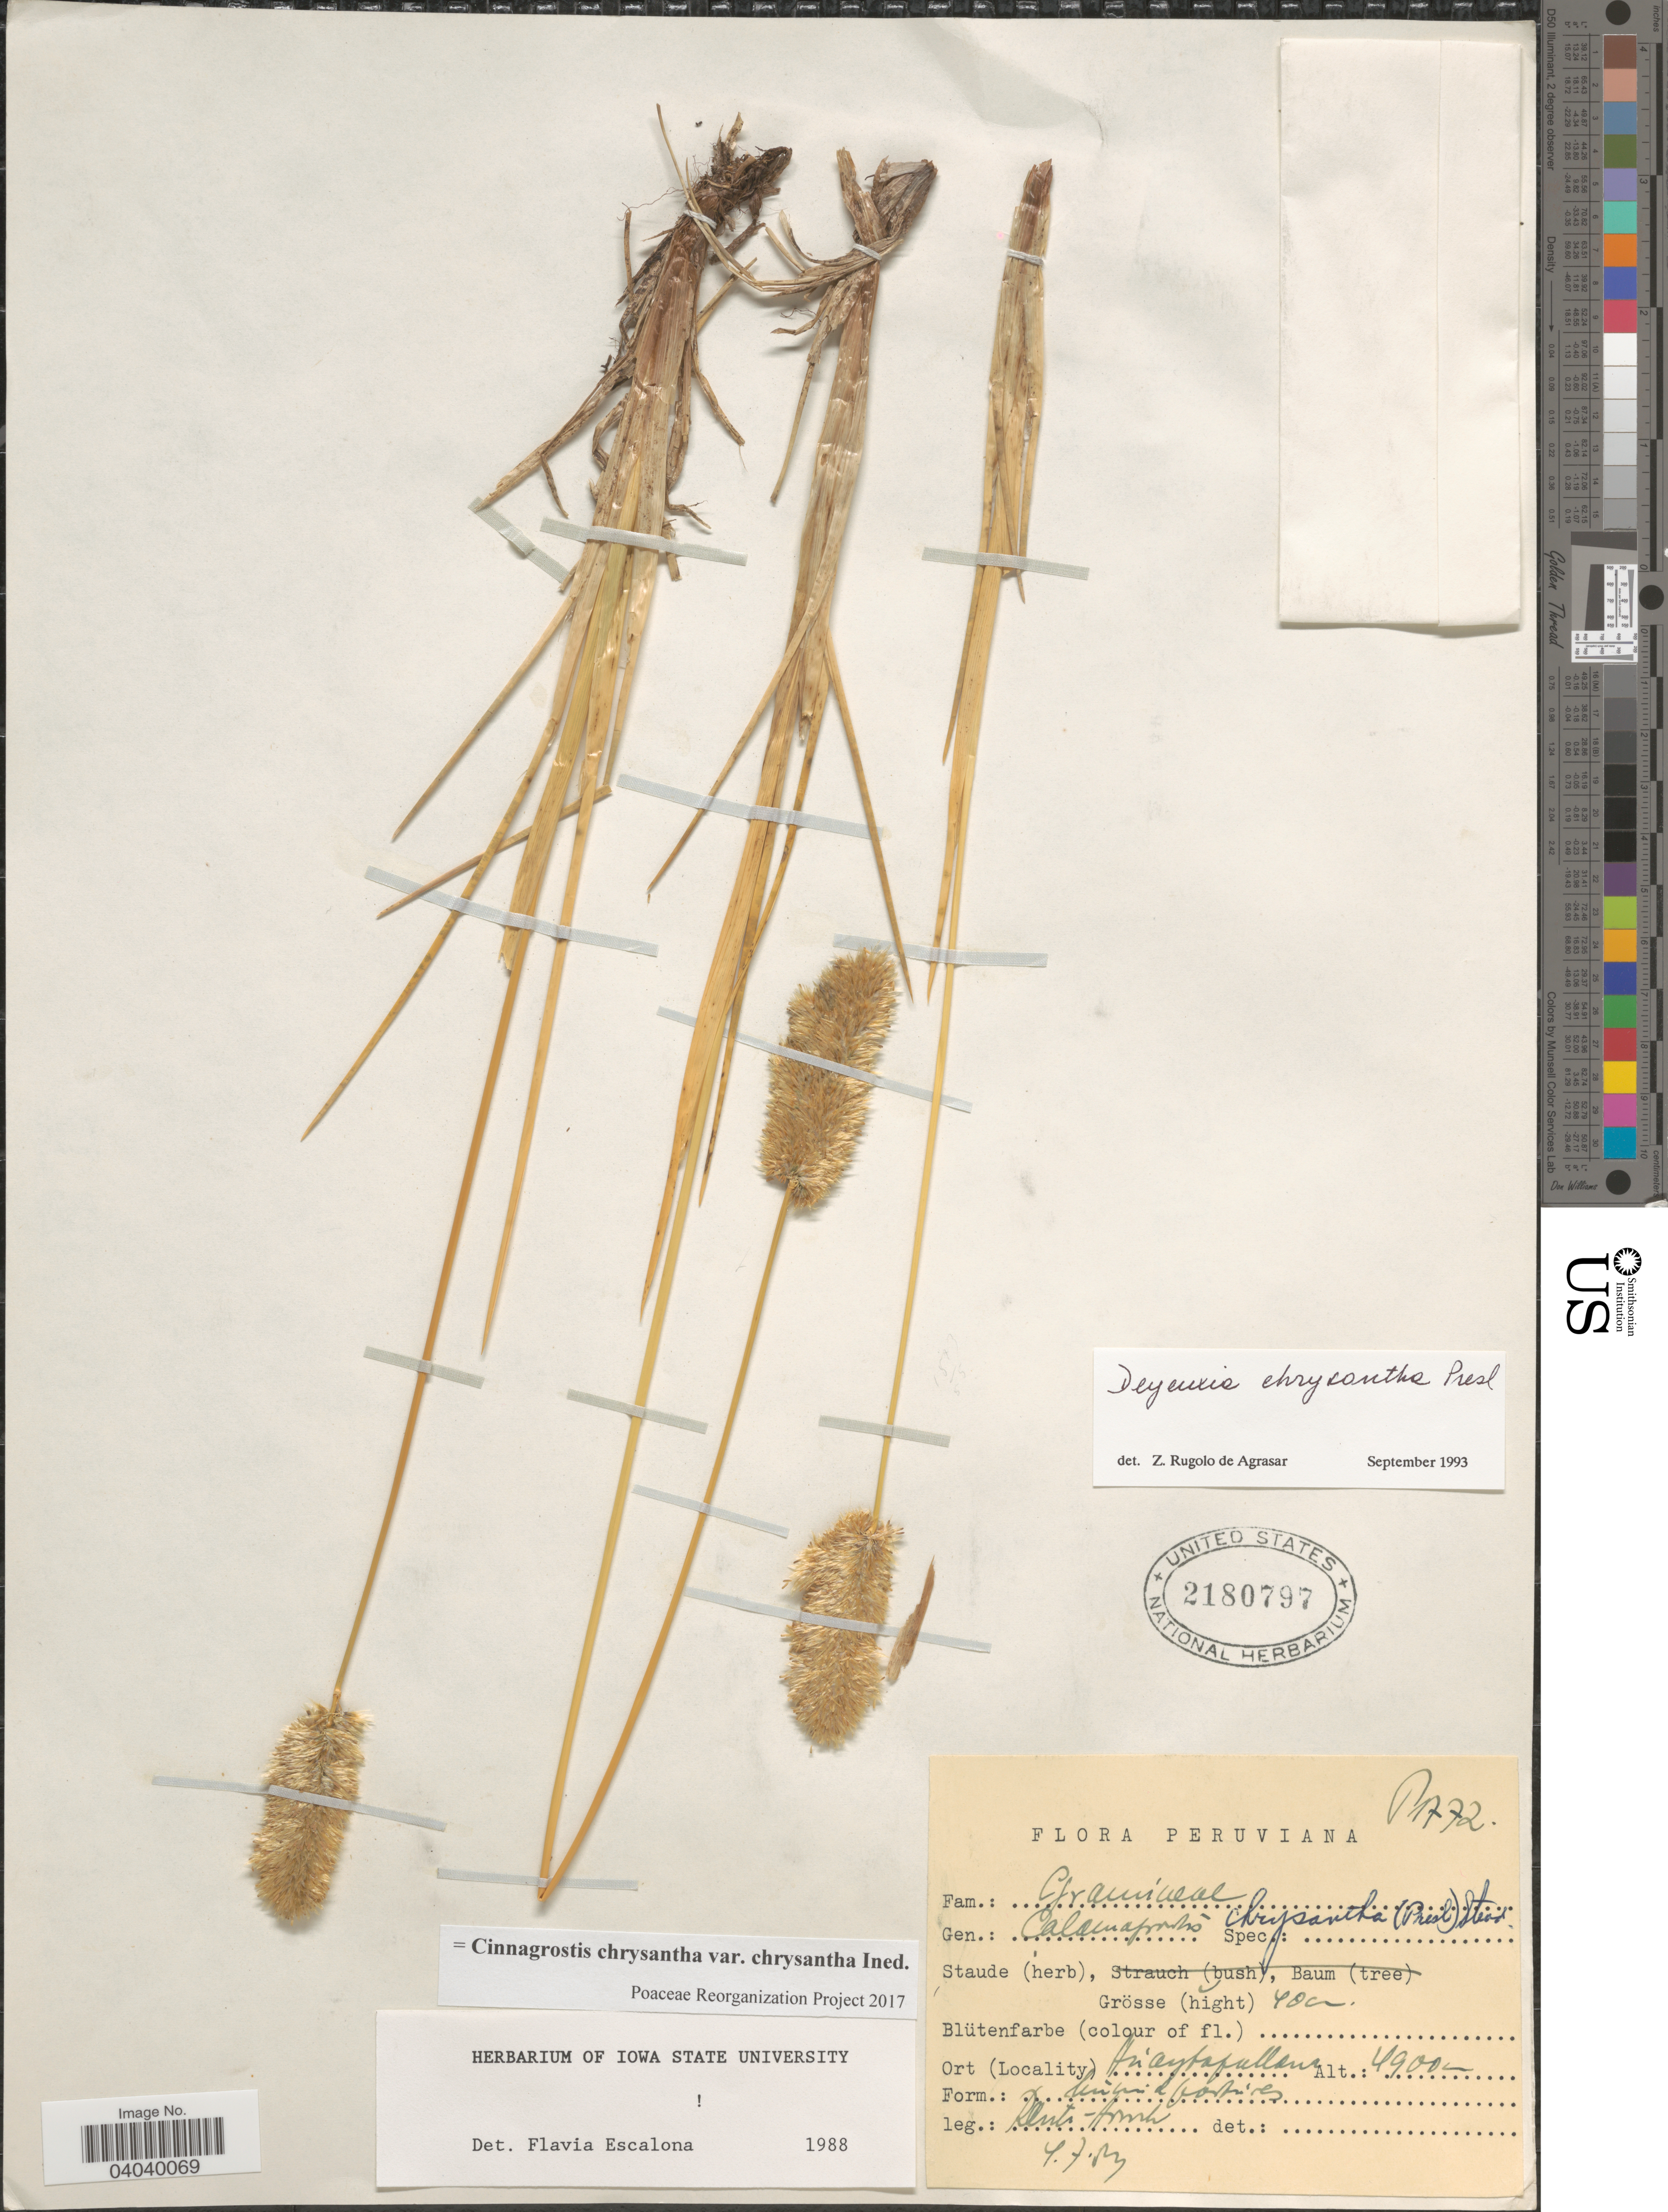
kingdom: Plantae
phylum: Tracheophyta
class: Liliopsida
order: Poales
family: Poaceae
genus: Deschampsia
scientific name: Deschampsia chrysantha var. chrysantha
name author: (J. Presl) Saarela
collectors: W. Rauh & G. Hirsch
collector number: P1772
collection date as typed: Transcribed d/m/y: 4/7/54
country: Peru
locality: Huaytapallana.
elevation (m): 4900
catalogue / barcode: US 2180797